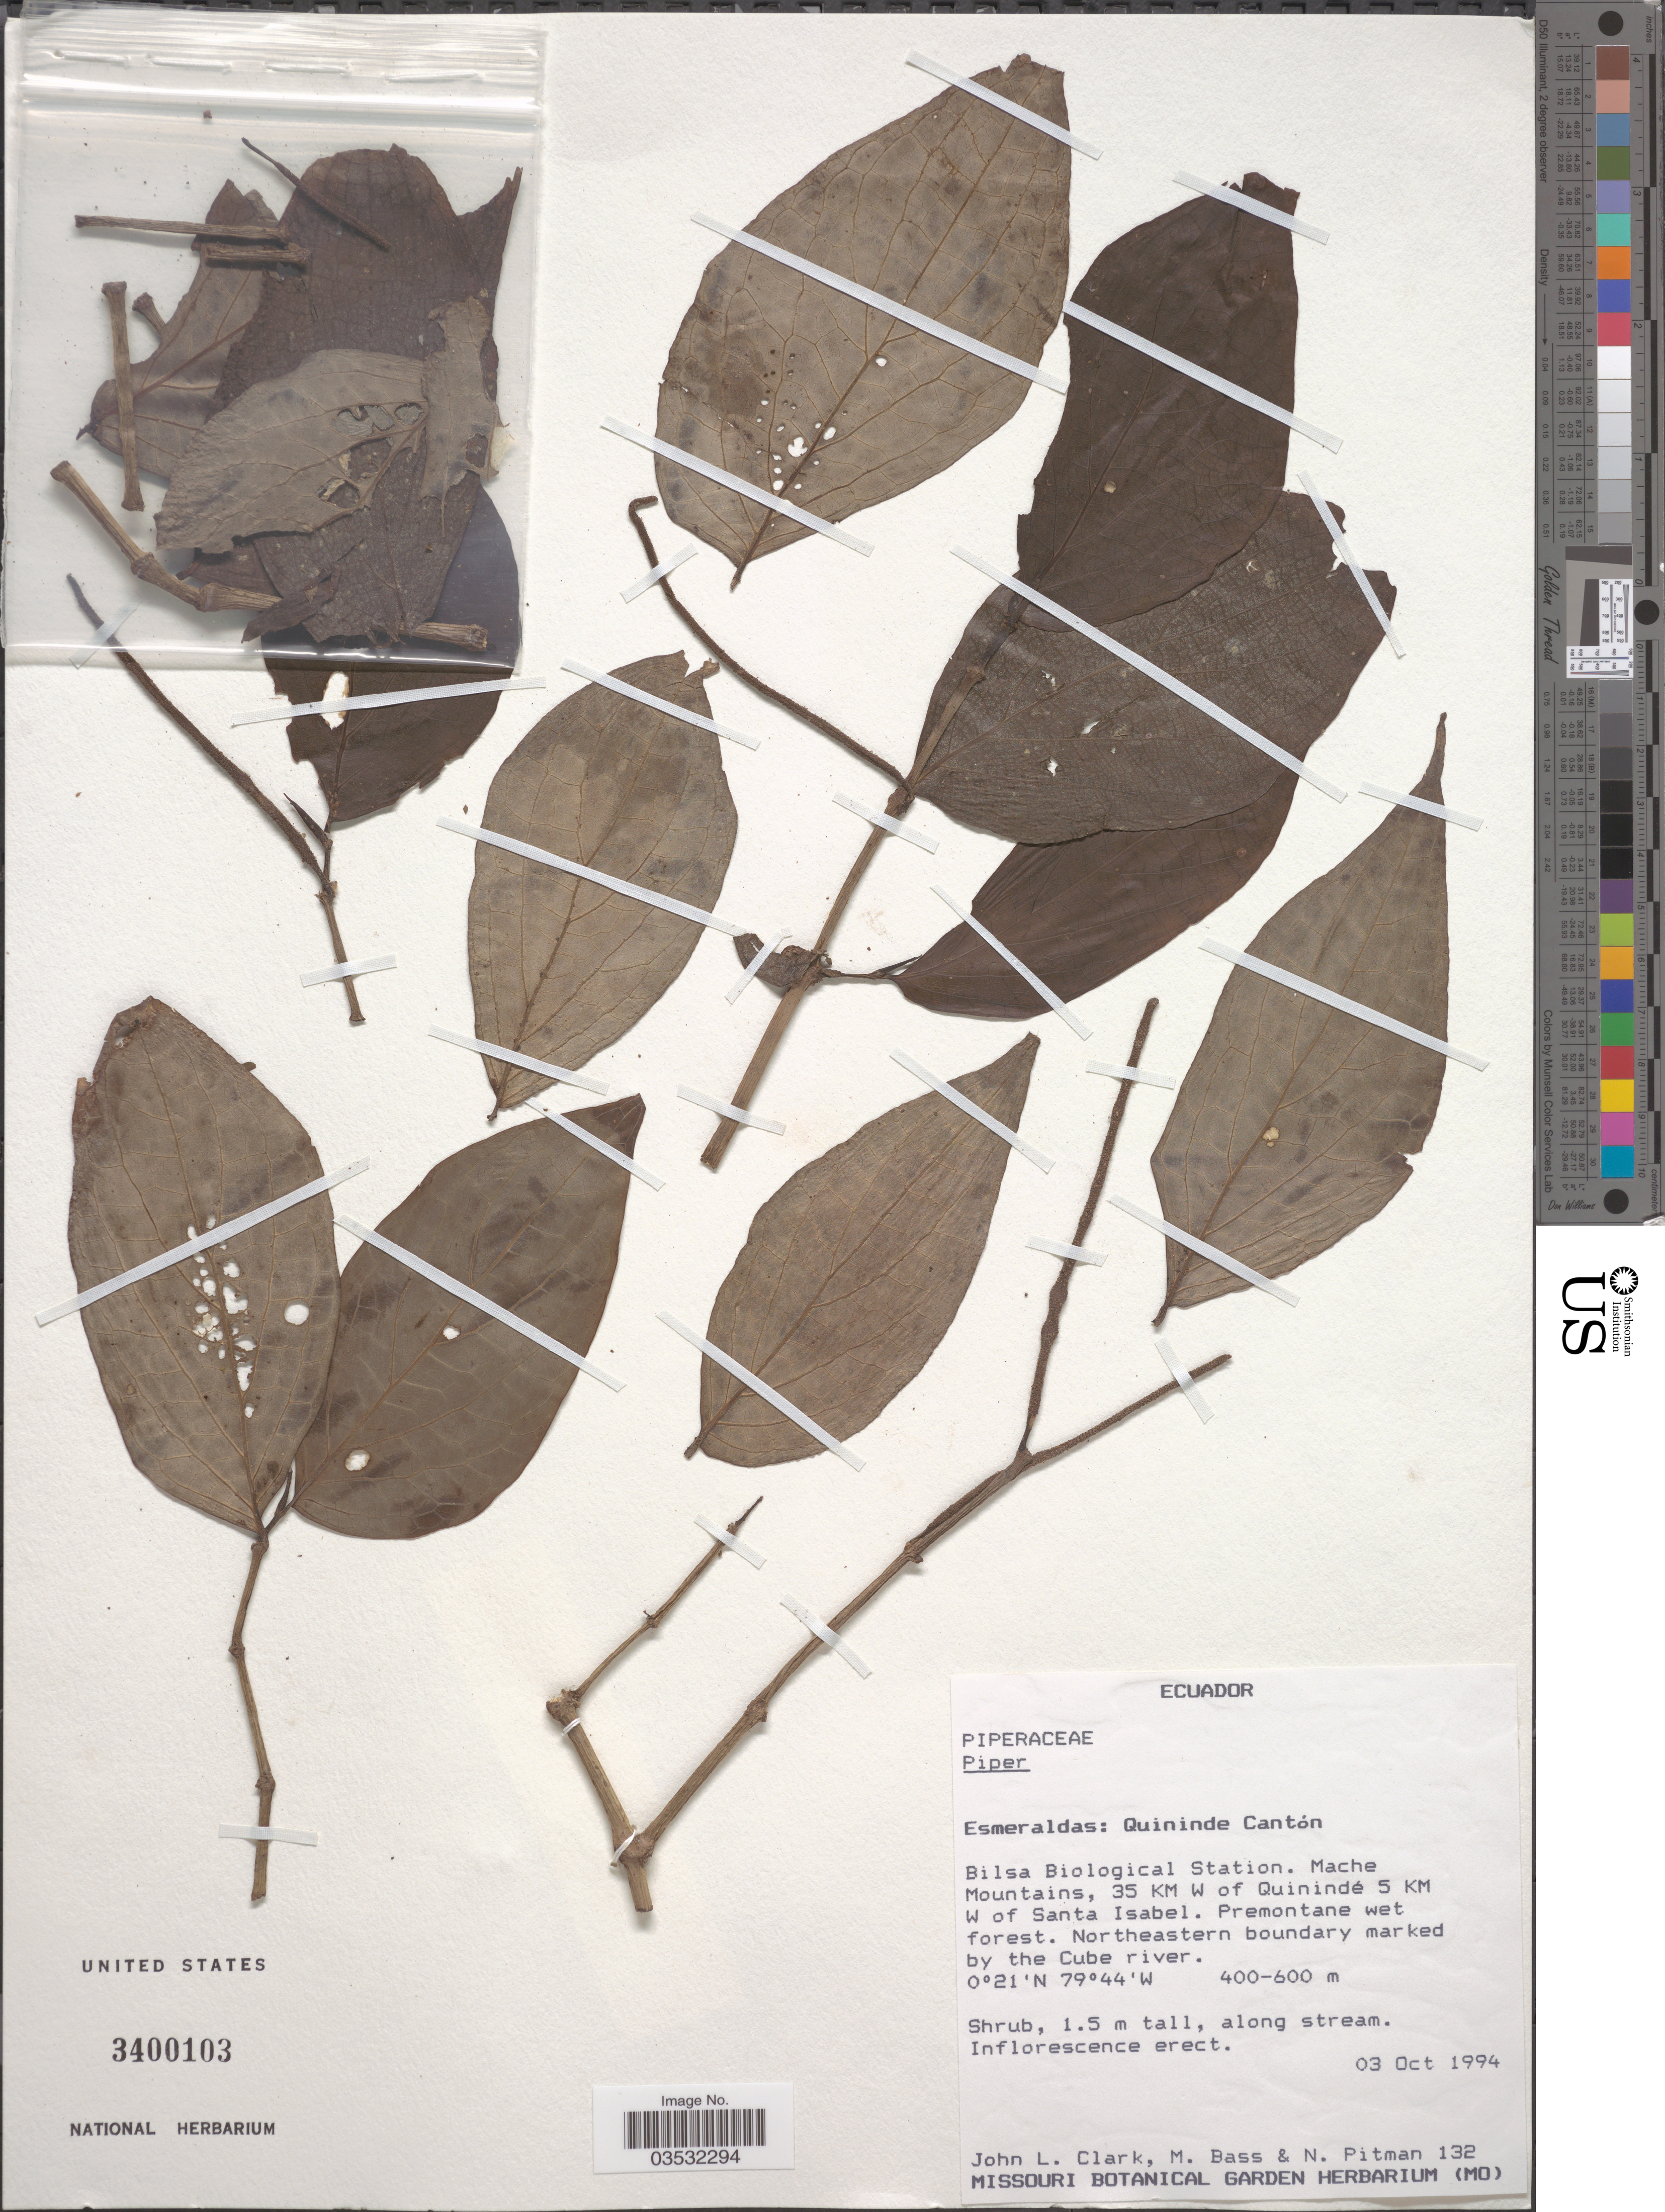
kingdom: Plantae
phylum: Tracheophyta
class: Magnoliopsida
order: Piperales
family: Piperaceae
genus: Piper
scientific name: Piper sp.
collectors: J. L. Clark, M. Bass & N. Pitman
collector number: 132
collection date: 1994-10-03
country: Ecuador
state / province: Esmeraldas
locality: Quininde Cantón. Bilsa Biological Station. Mache Mountains, 35 KM W of Quinindé 5 KM W of Santa Isabel. Premontane wet forest. Northeastern boundary marked by the Cube river.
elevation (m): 400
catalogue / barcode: US 3400103